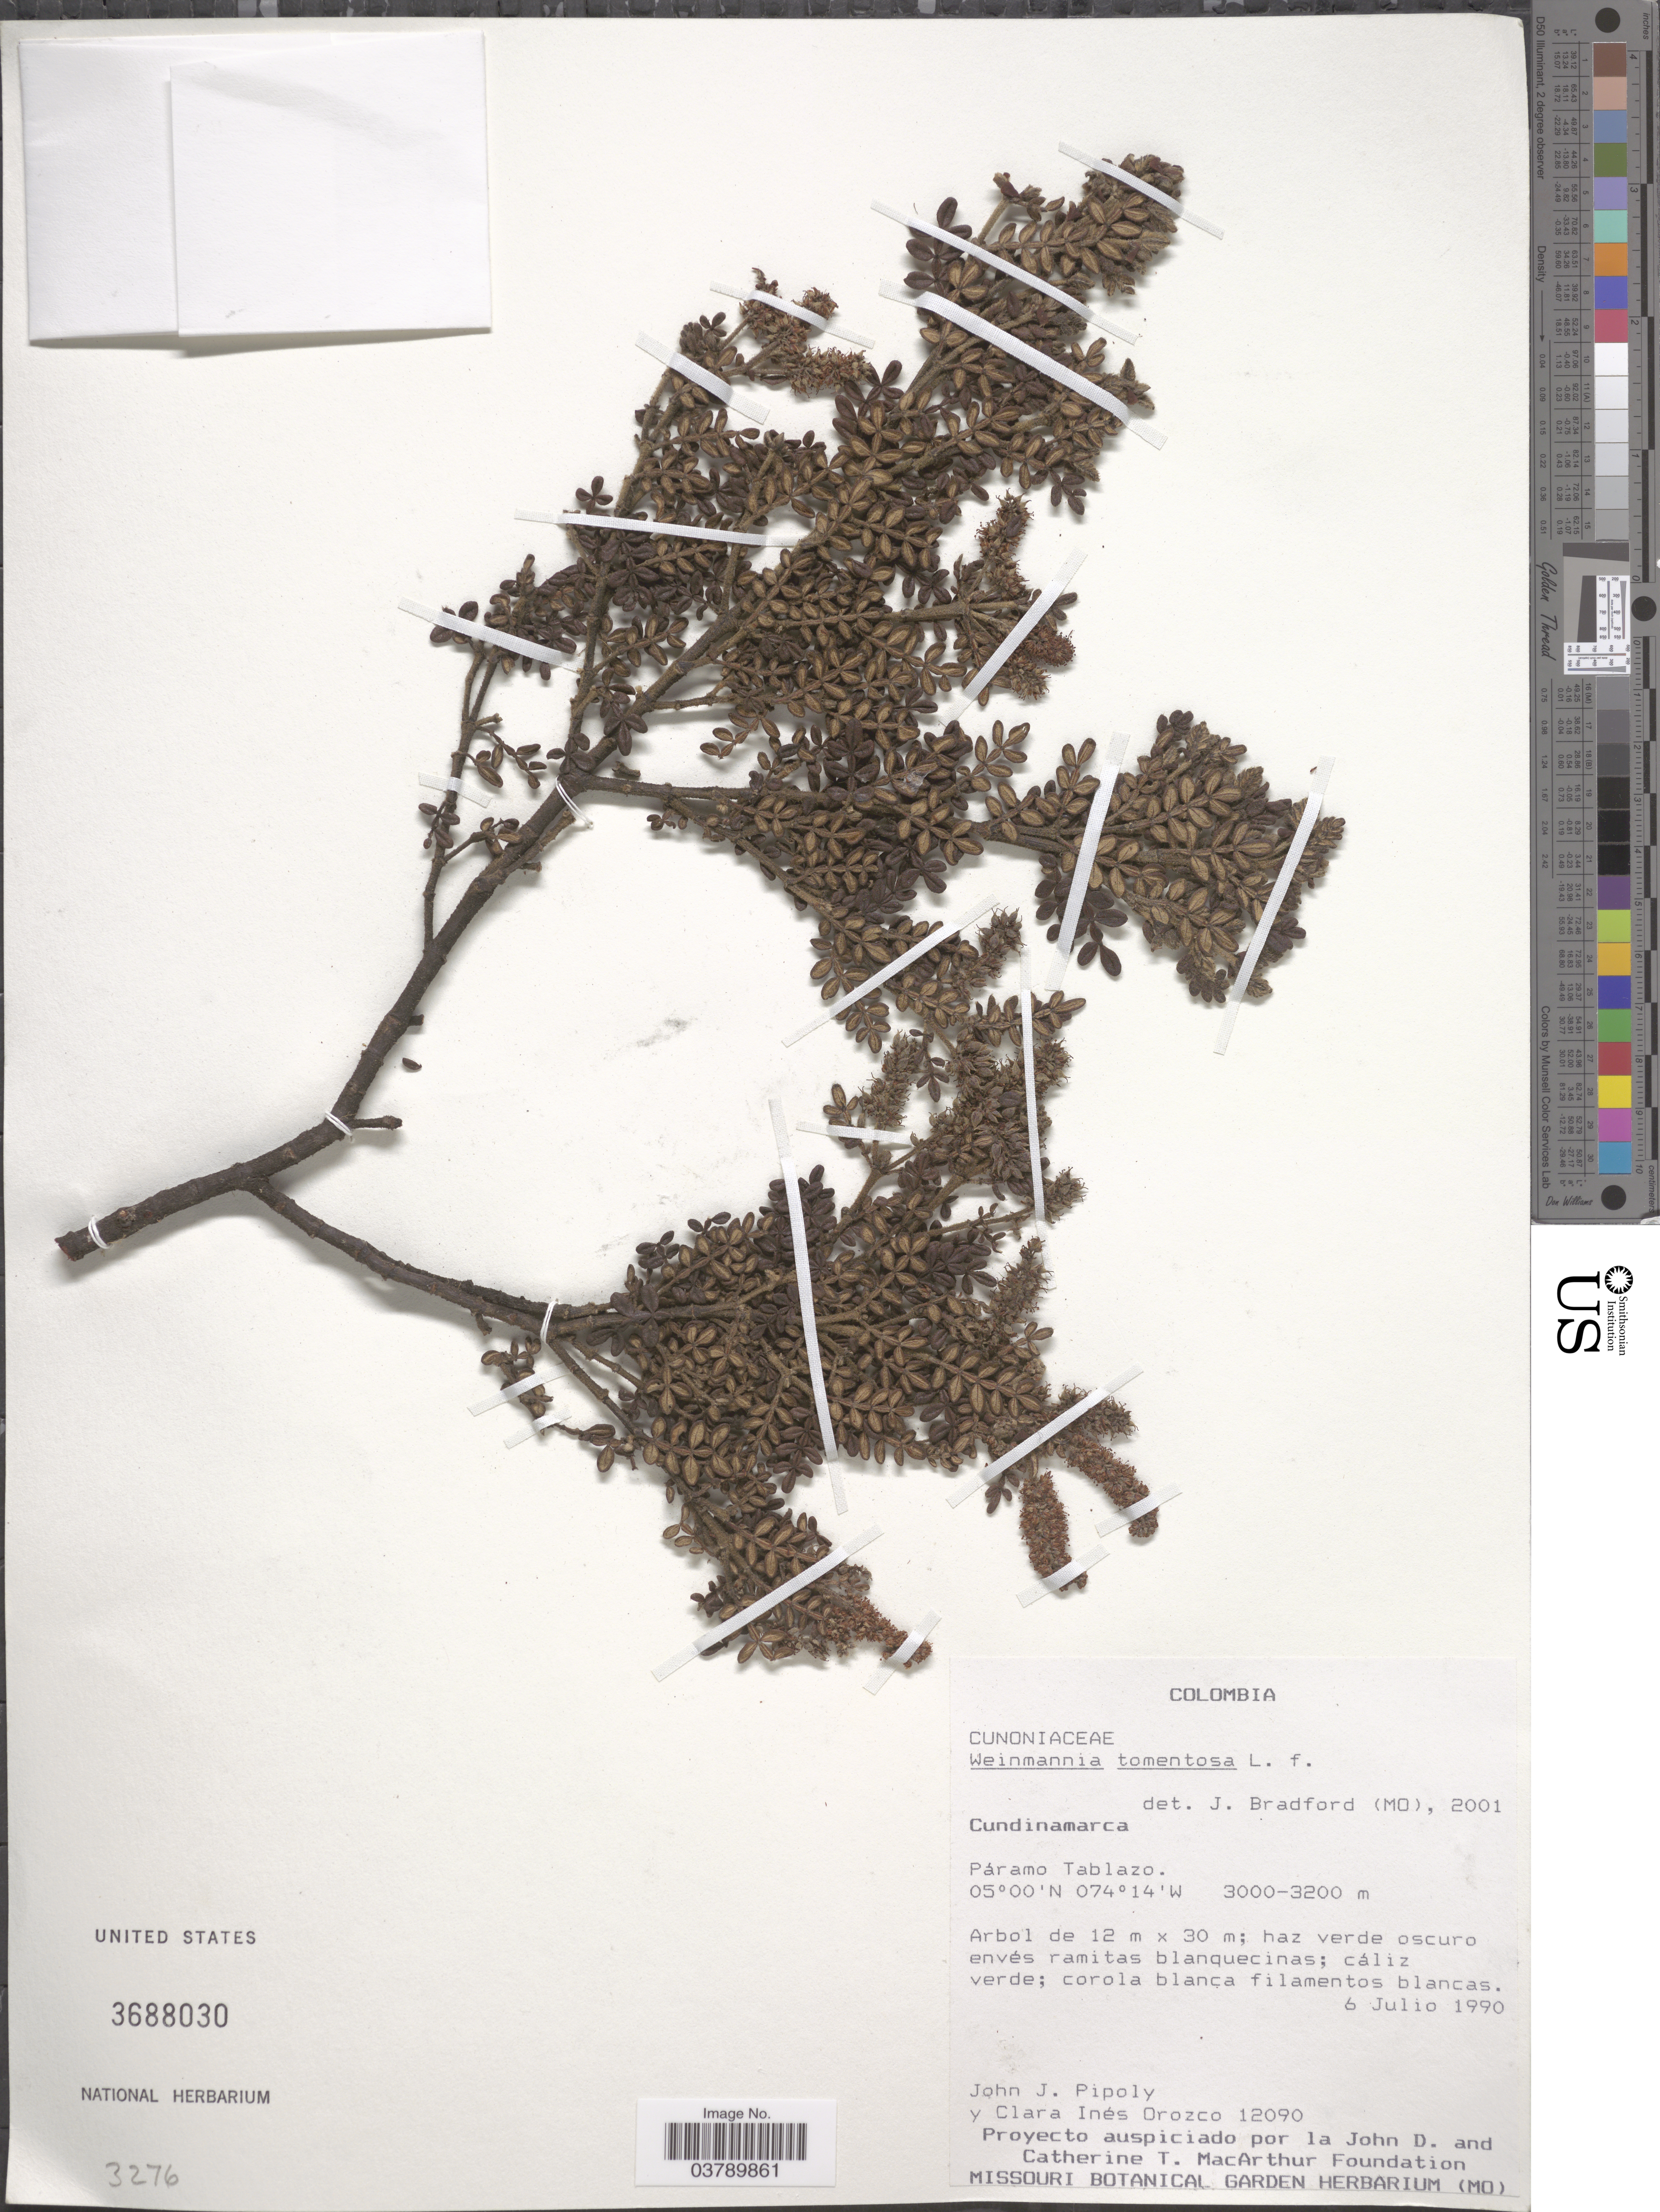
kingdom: Plantae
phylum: Tracheophyta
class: Magnoliopsida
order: Oxalidales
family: Cunoniaceae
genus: Weinmannia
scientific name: Weinmannia tomentosa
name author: L.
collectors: J. J. Pipoly & C. I. Orozco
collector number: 12090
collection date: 1990-07-06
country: Colombia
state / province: Cundinamarca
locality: Páramo Tablazo.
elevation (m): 3000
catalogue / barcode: US 3688030